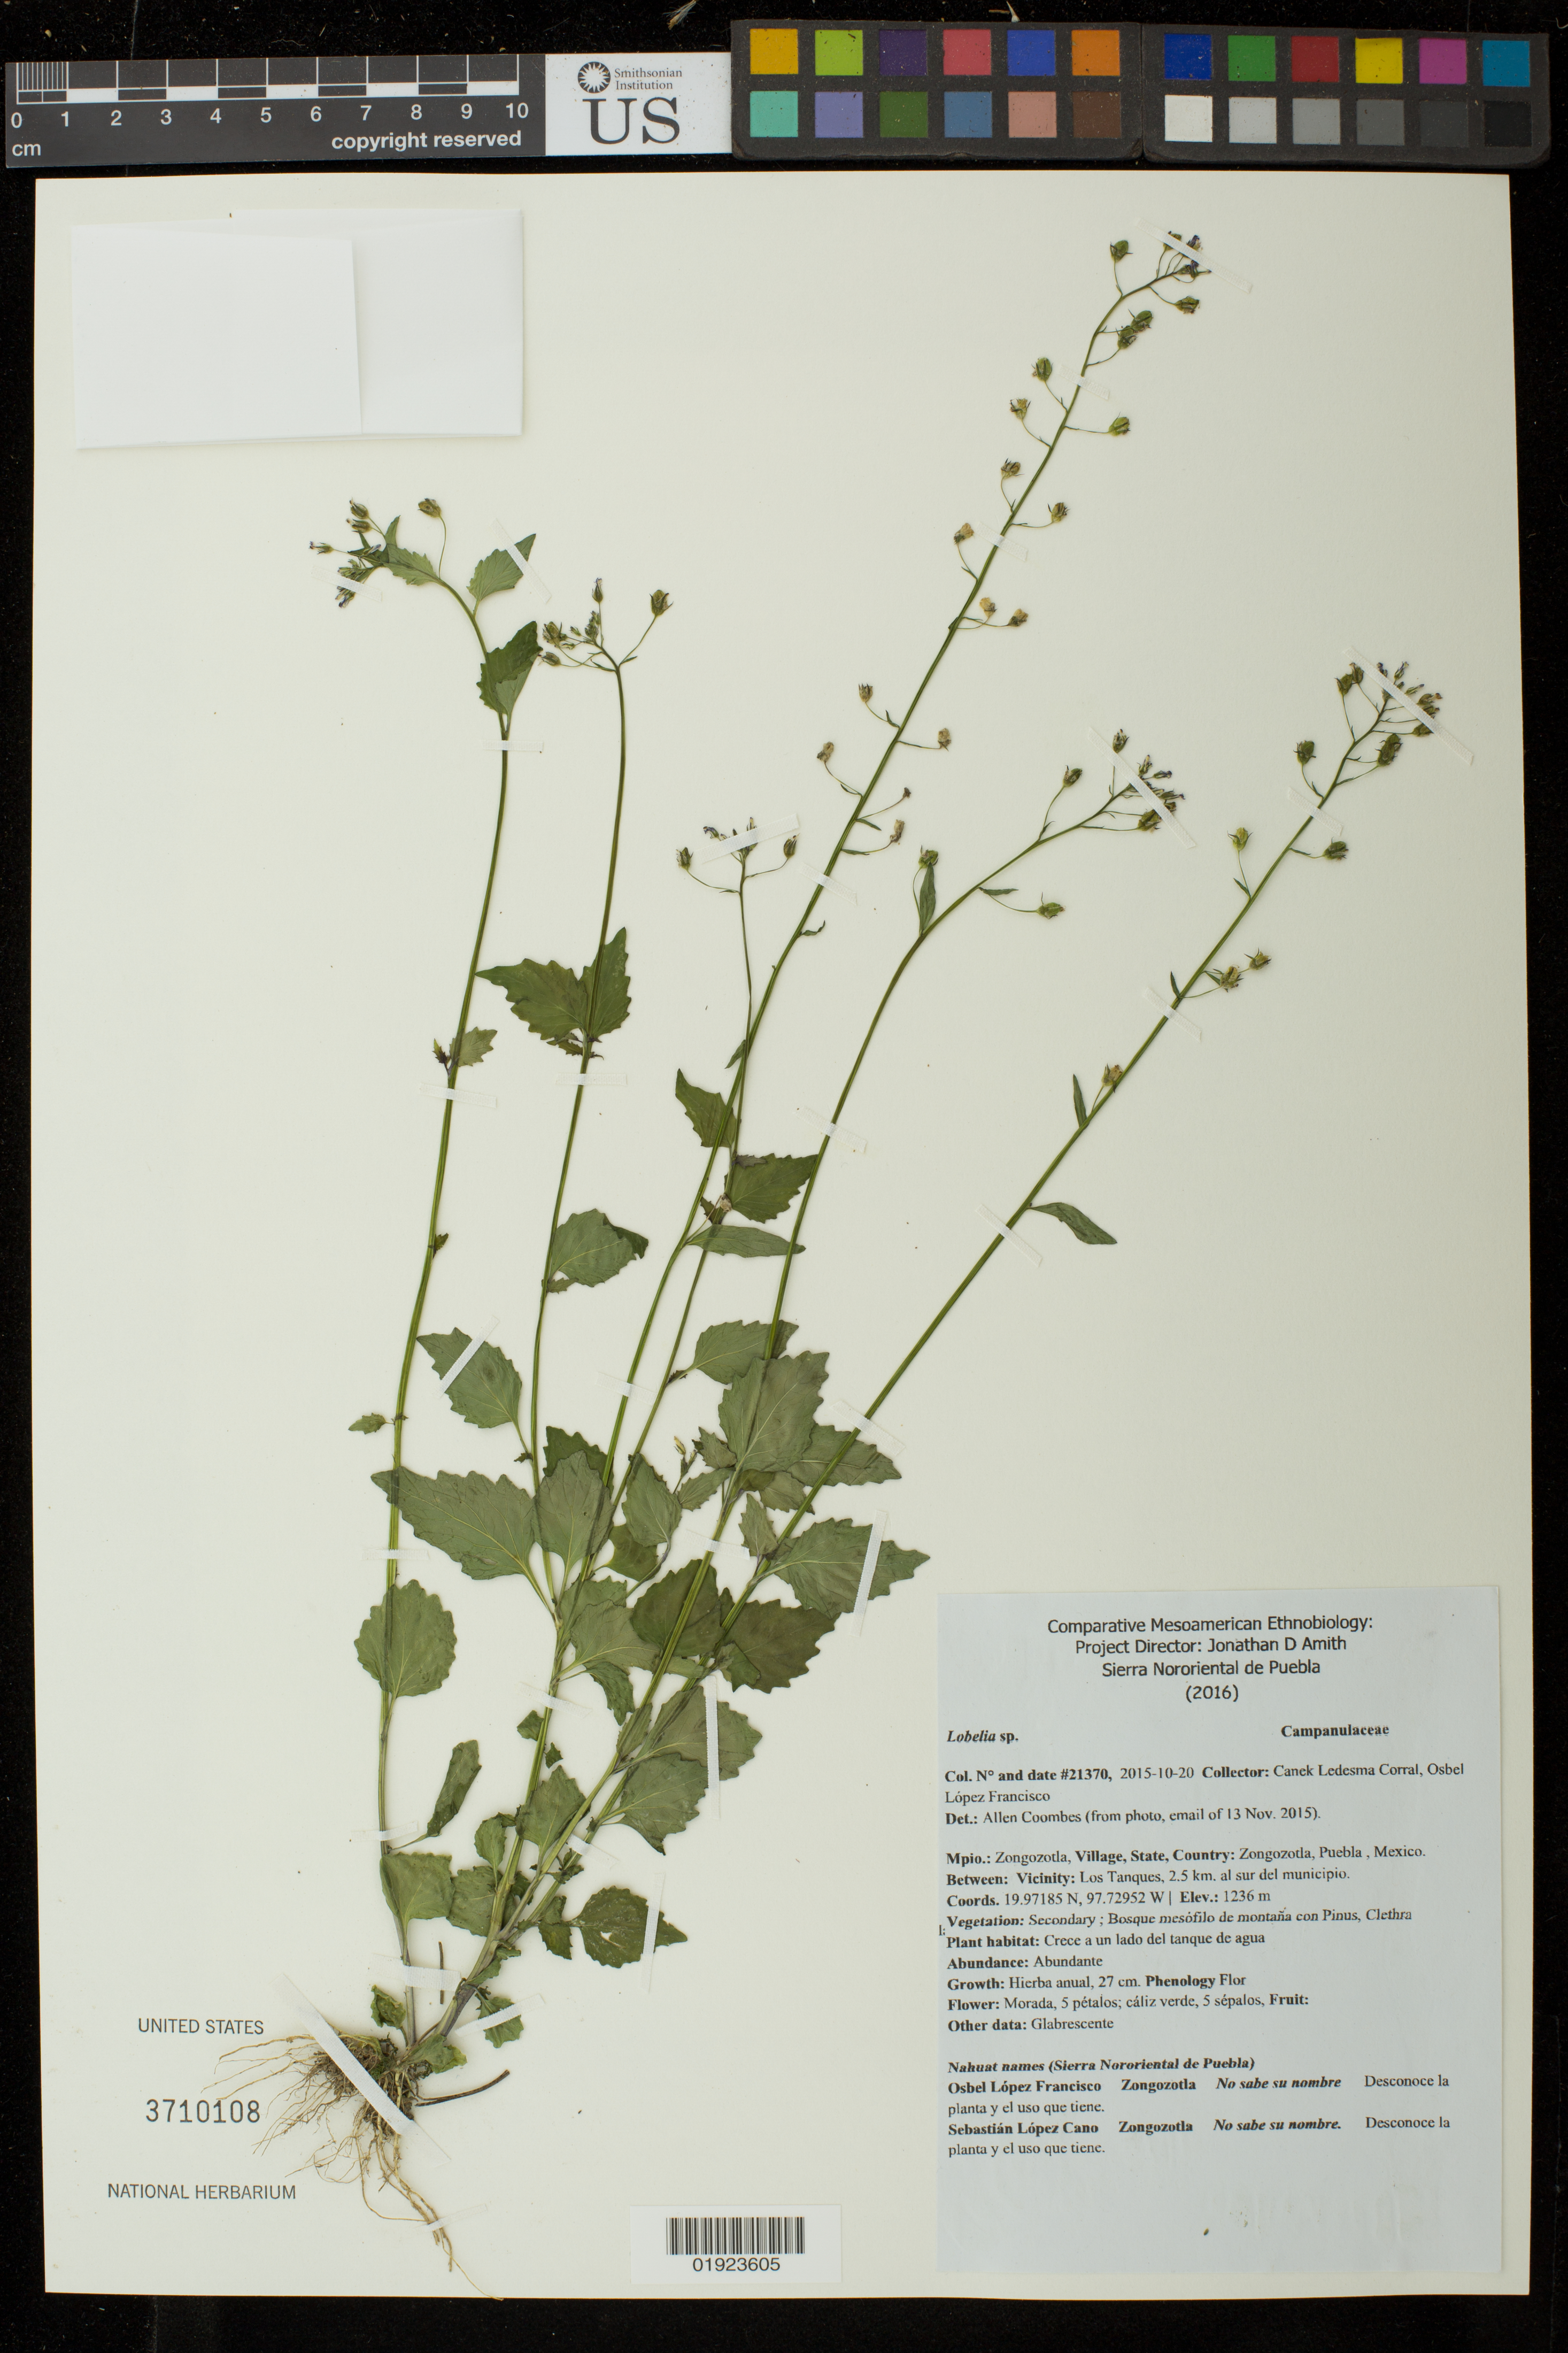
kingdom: Plantae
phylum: Tracheophyta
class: Magnoliopsida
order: Asterales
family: Campanulaceae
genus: Lobelia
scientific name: Lobelia sp.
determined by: Coombes, Allen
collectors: Canek Ledesma C. & O. Francisco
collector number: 21370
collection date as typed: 2015-10-20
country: Mexico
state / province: Puebla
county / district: Zongozotla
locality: Los Tanques, 2.5 km. al sur del municipio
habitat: Secondary; Bosque mesofilo de montana con Pinus, Clethra, Crece a un lado del tanque de agua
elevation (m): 1236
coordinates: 19.97185 N, 97.72952 W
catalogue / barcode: US 3710108